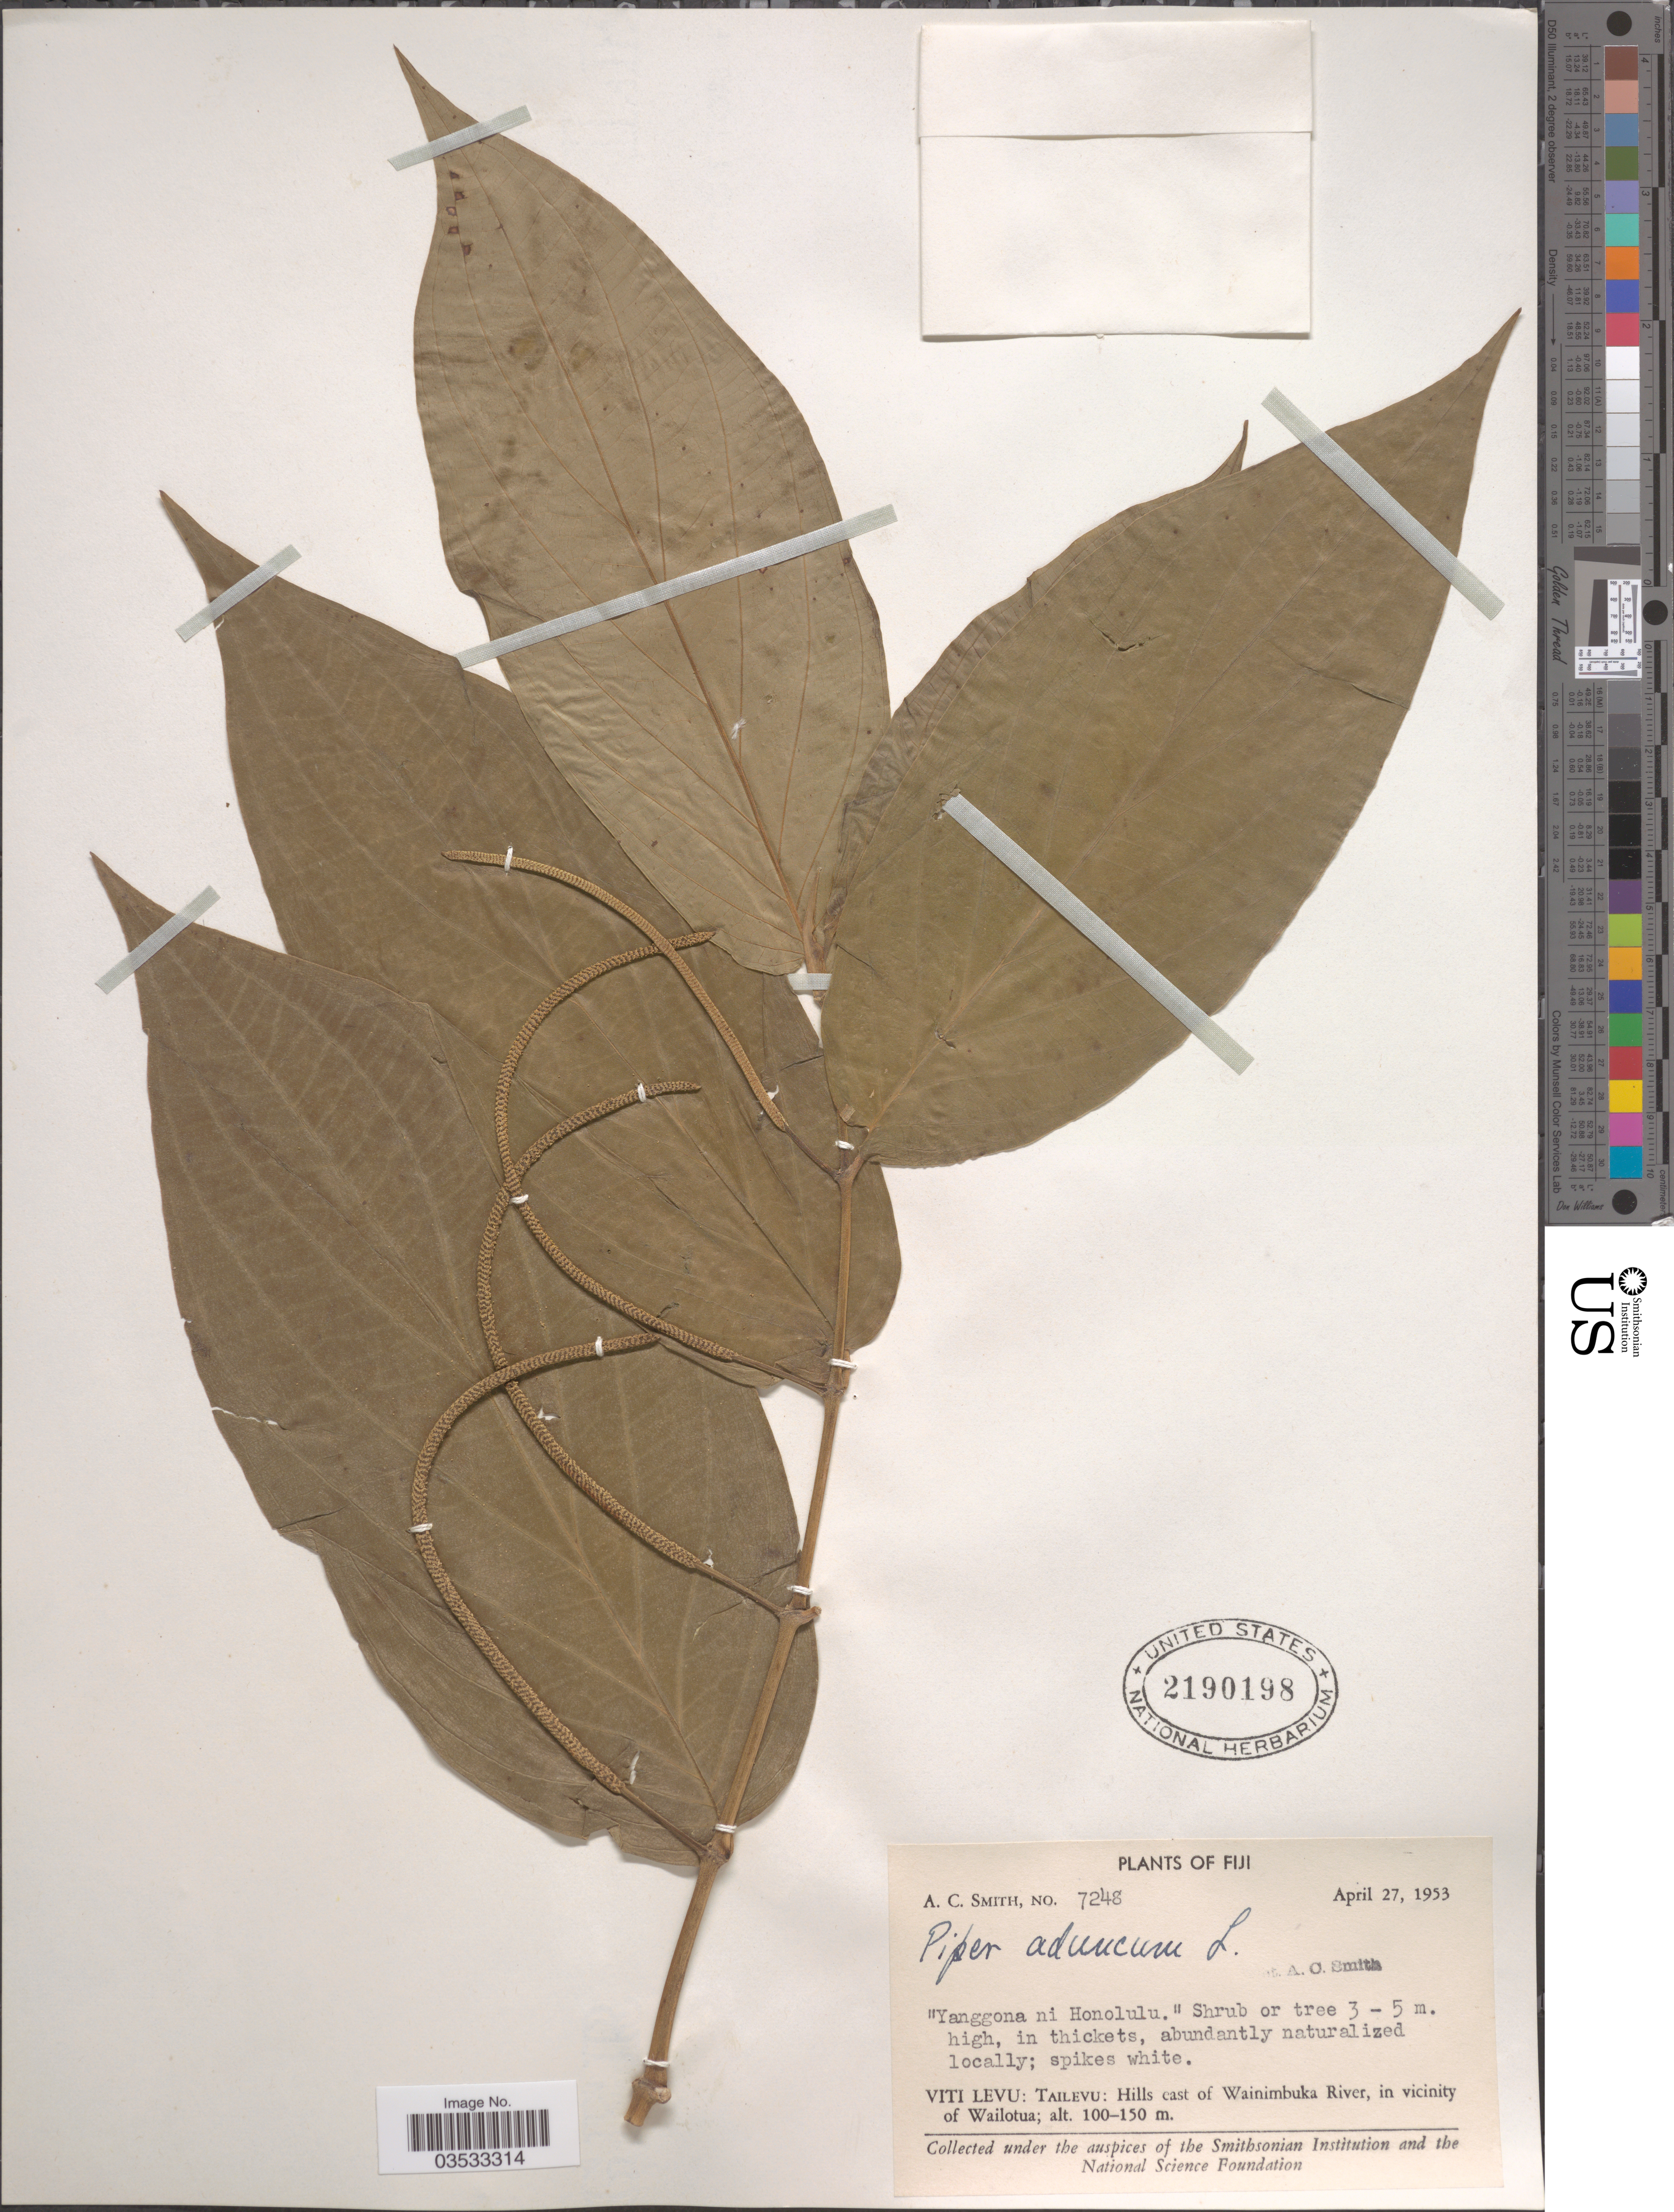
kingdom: Plantae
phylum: Tracheophyta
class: Magnoliopsida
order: Piperales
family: Piperaceae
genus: Piper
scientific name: Piper aduncum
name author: L.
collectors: A. C. Smith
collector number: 7248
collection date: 1953-04-27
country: Fiji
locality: Viti Levu: Tailevu: Hills east of Wainimbuka River, in vicinity of Wailotua.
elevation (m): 100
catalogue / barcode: US 2190198